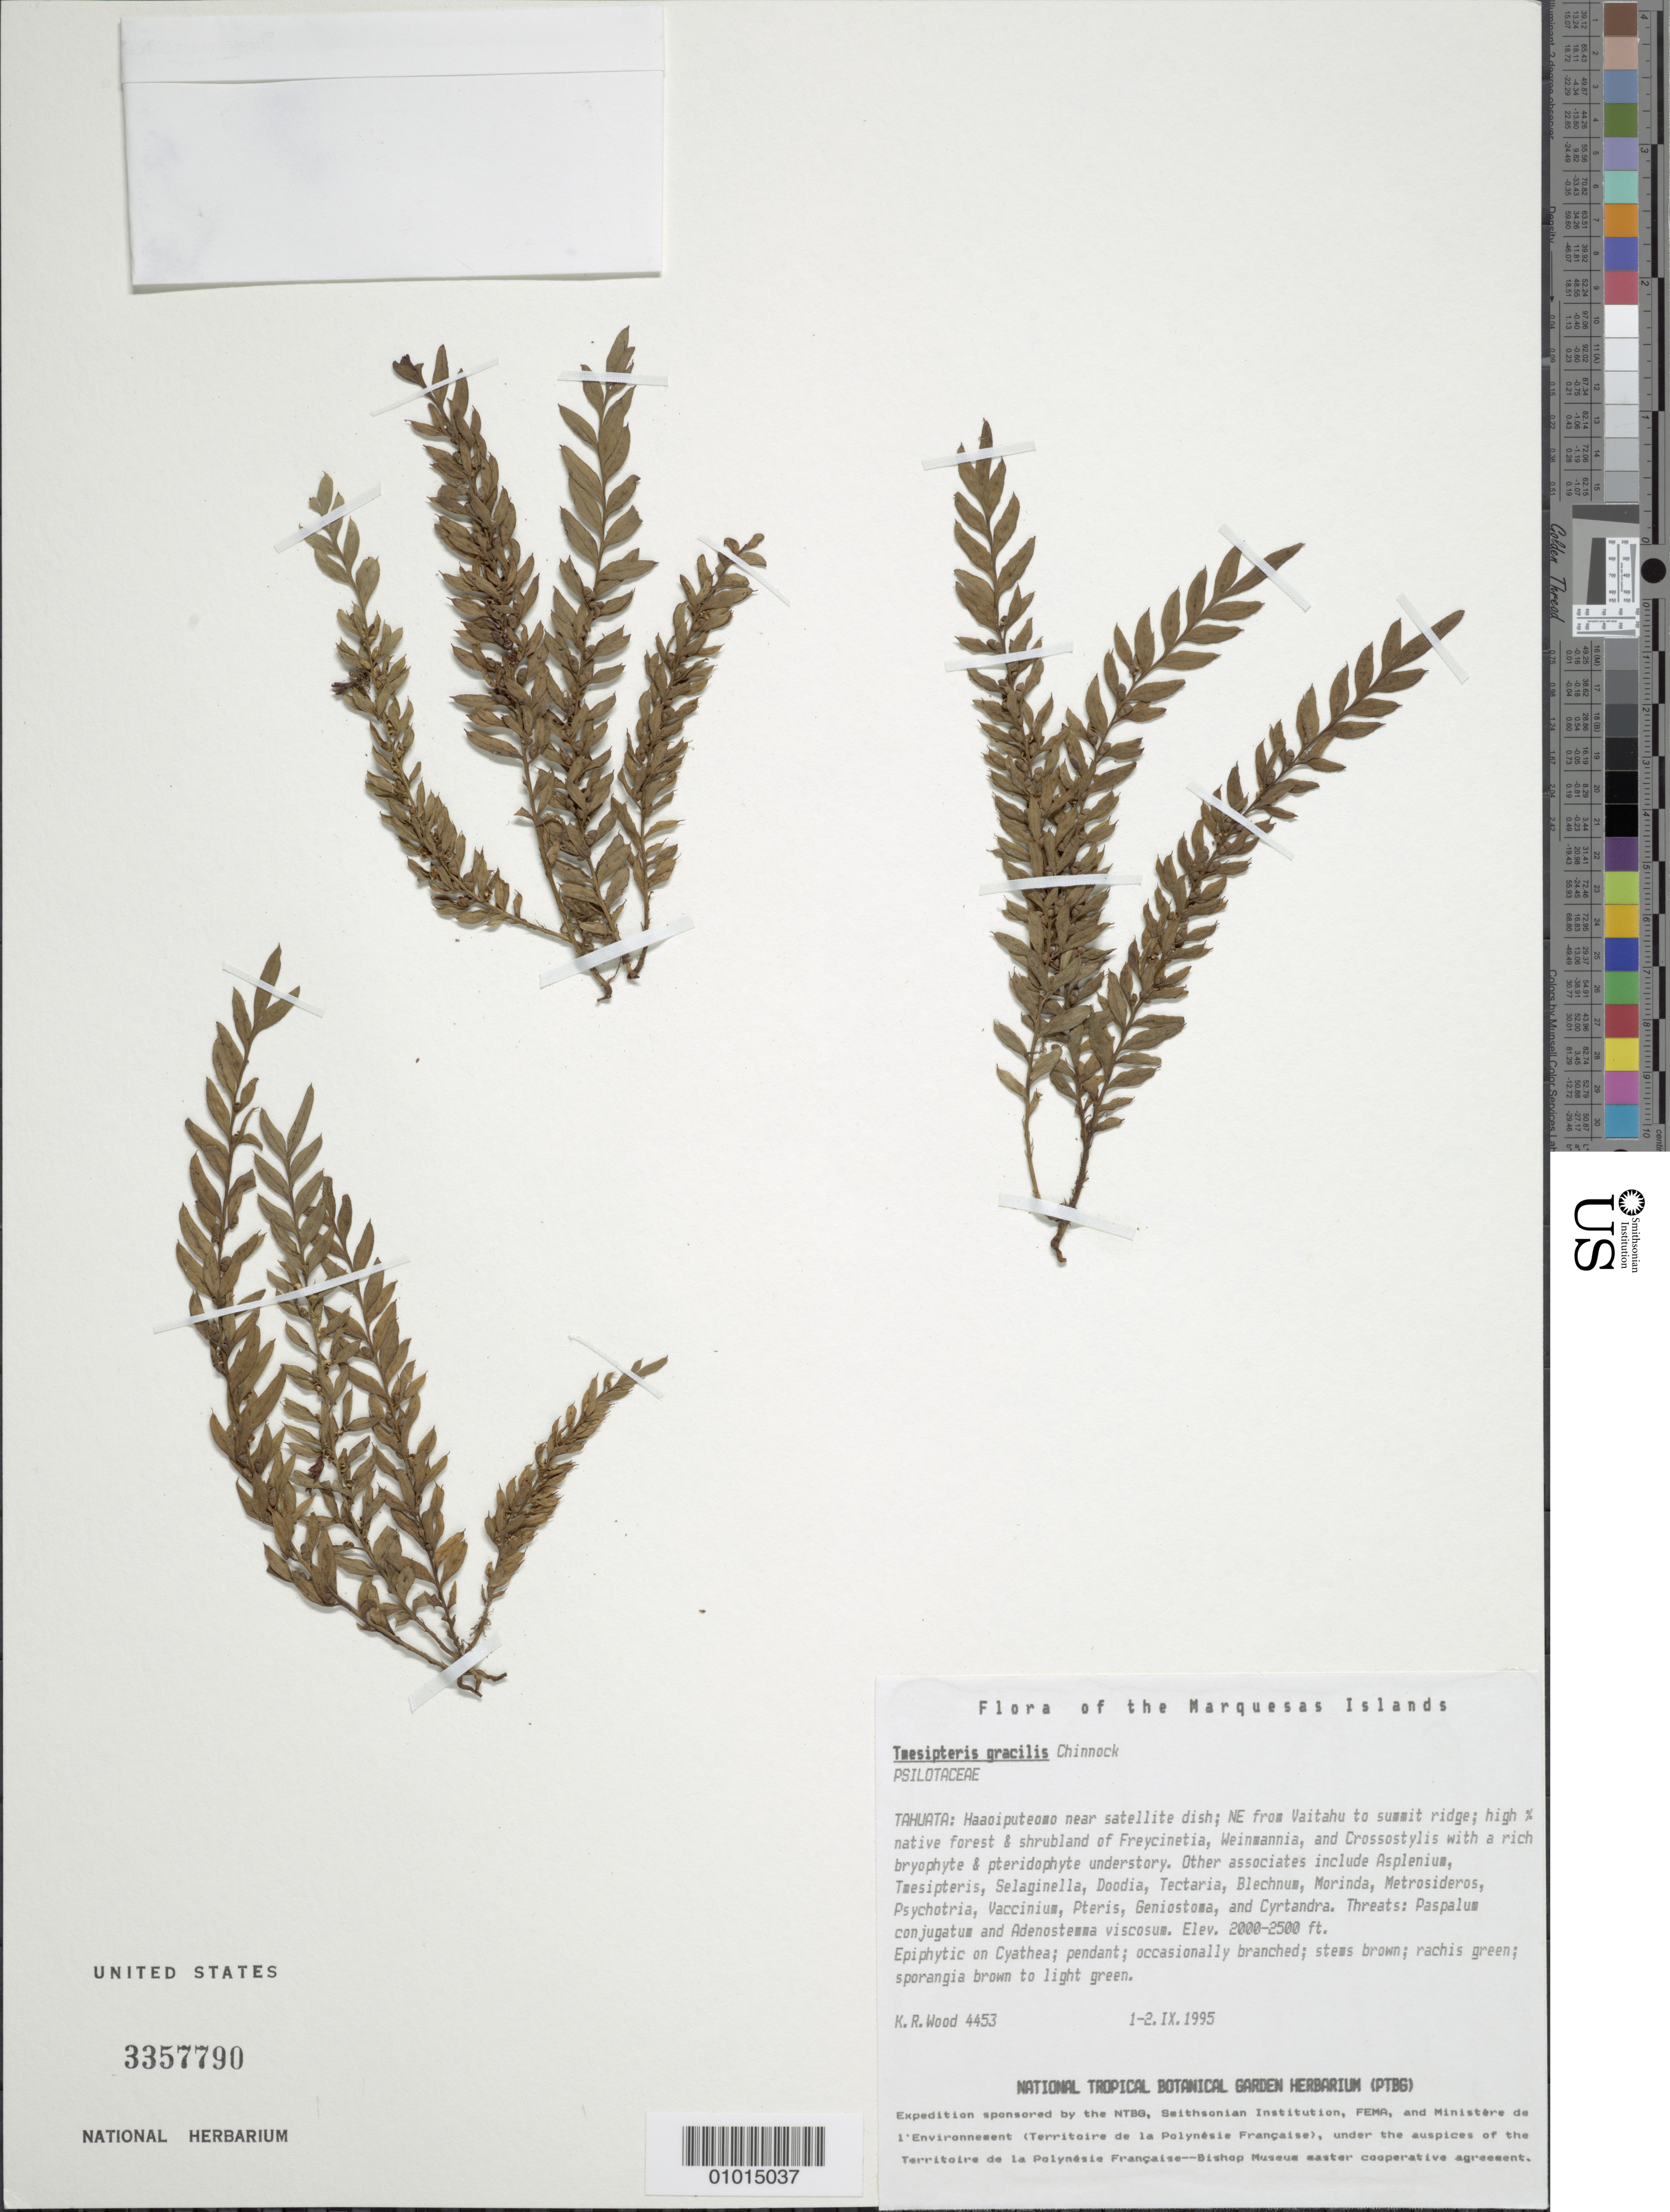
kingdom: Plantae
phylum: Tracheophyta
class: Polypodiopsida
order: Psilotales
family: Psilotaceae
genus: Tmesipteris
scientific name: Tmesipteris gracilis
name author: Chinnock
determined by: Wood, Kenneth R.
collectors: K. R. Wood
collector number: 4453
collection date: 1995-09-01/1995-09-02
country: French Polynesia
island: Tahuata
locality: Haaoiputeoma, near satelite dish, NE from Vaitahu to summit ridge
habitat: Freycinetia - Weinmannia w/ Crossostylis; high % native forest & shrubland w/ rich bryophyte & pteridophyte understory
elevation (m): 610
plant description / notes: Paspalum conjugatum, Adenostemma viscosum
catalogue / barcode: US 3357790